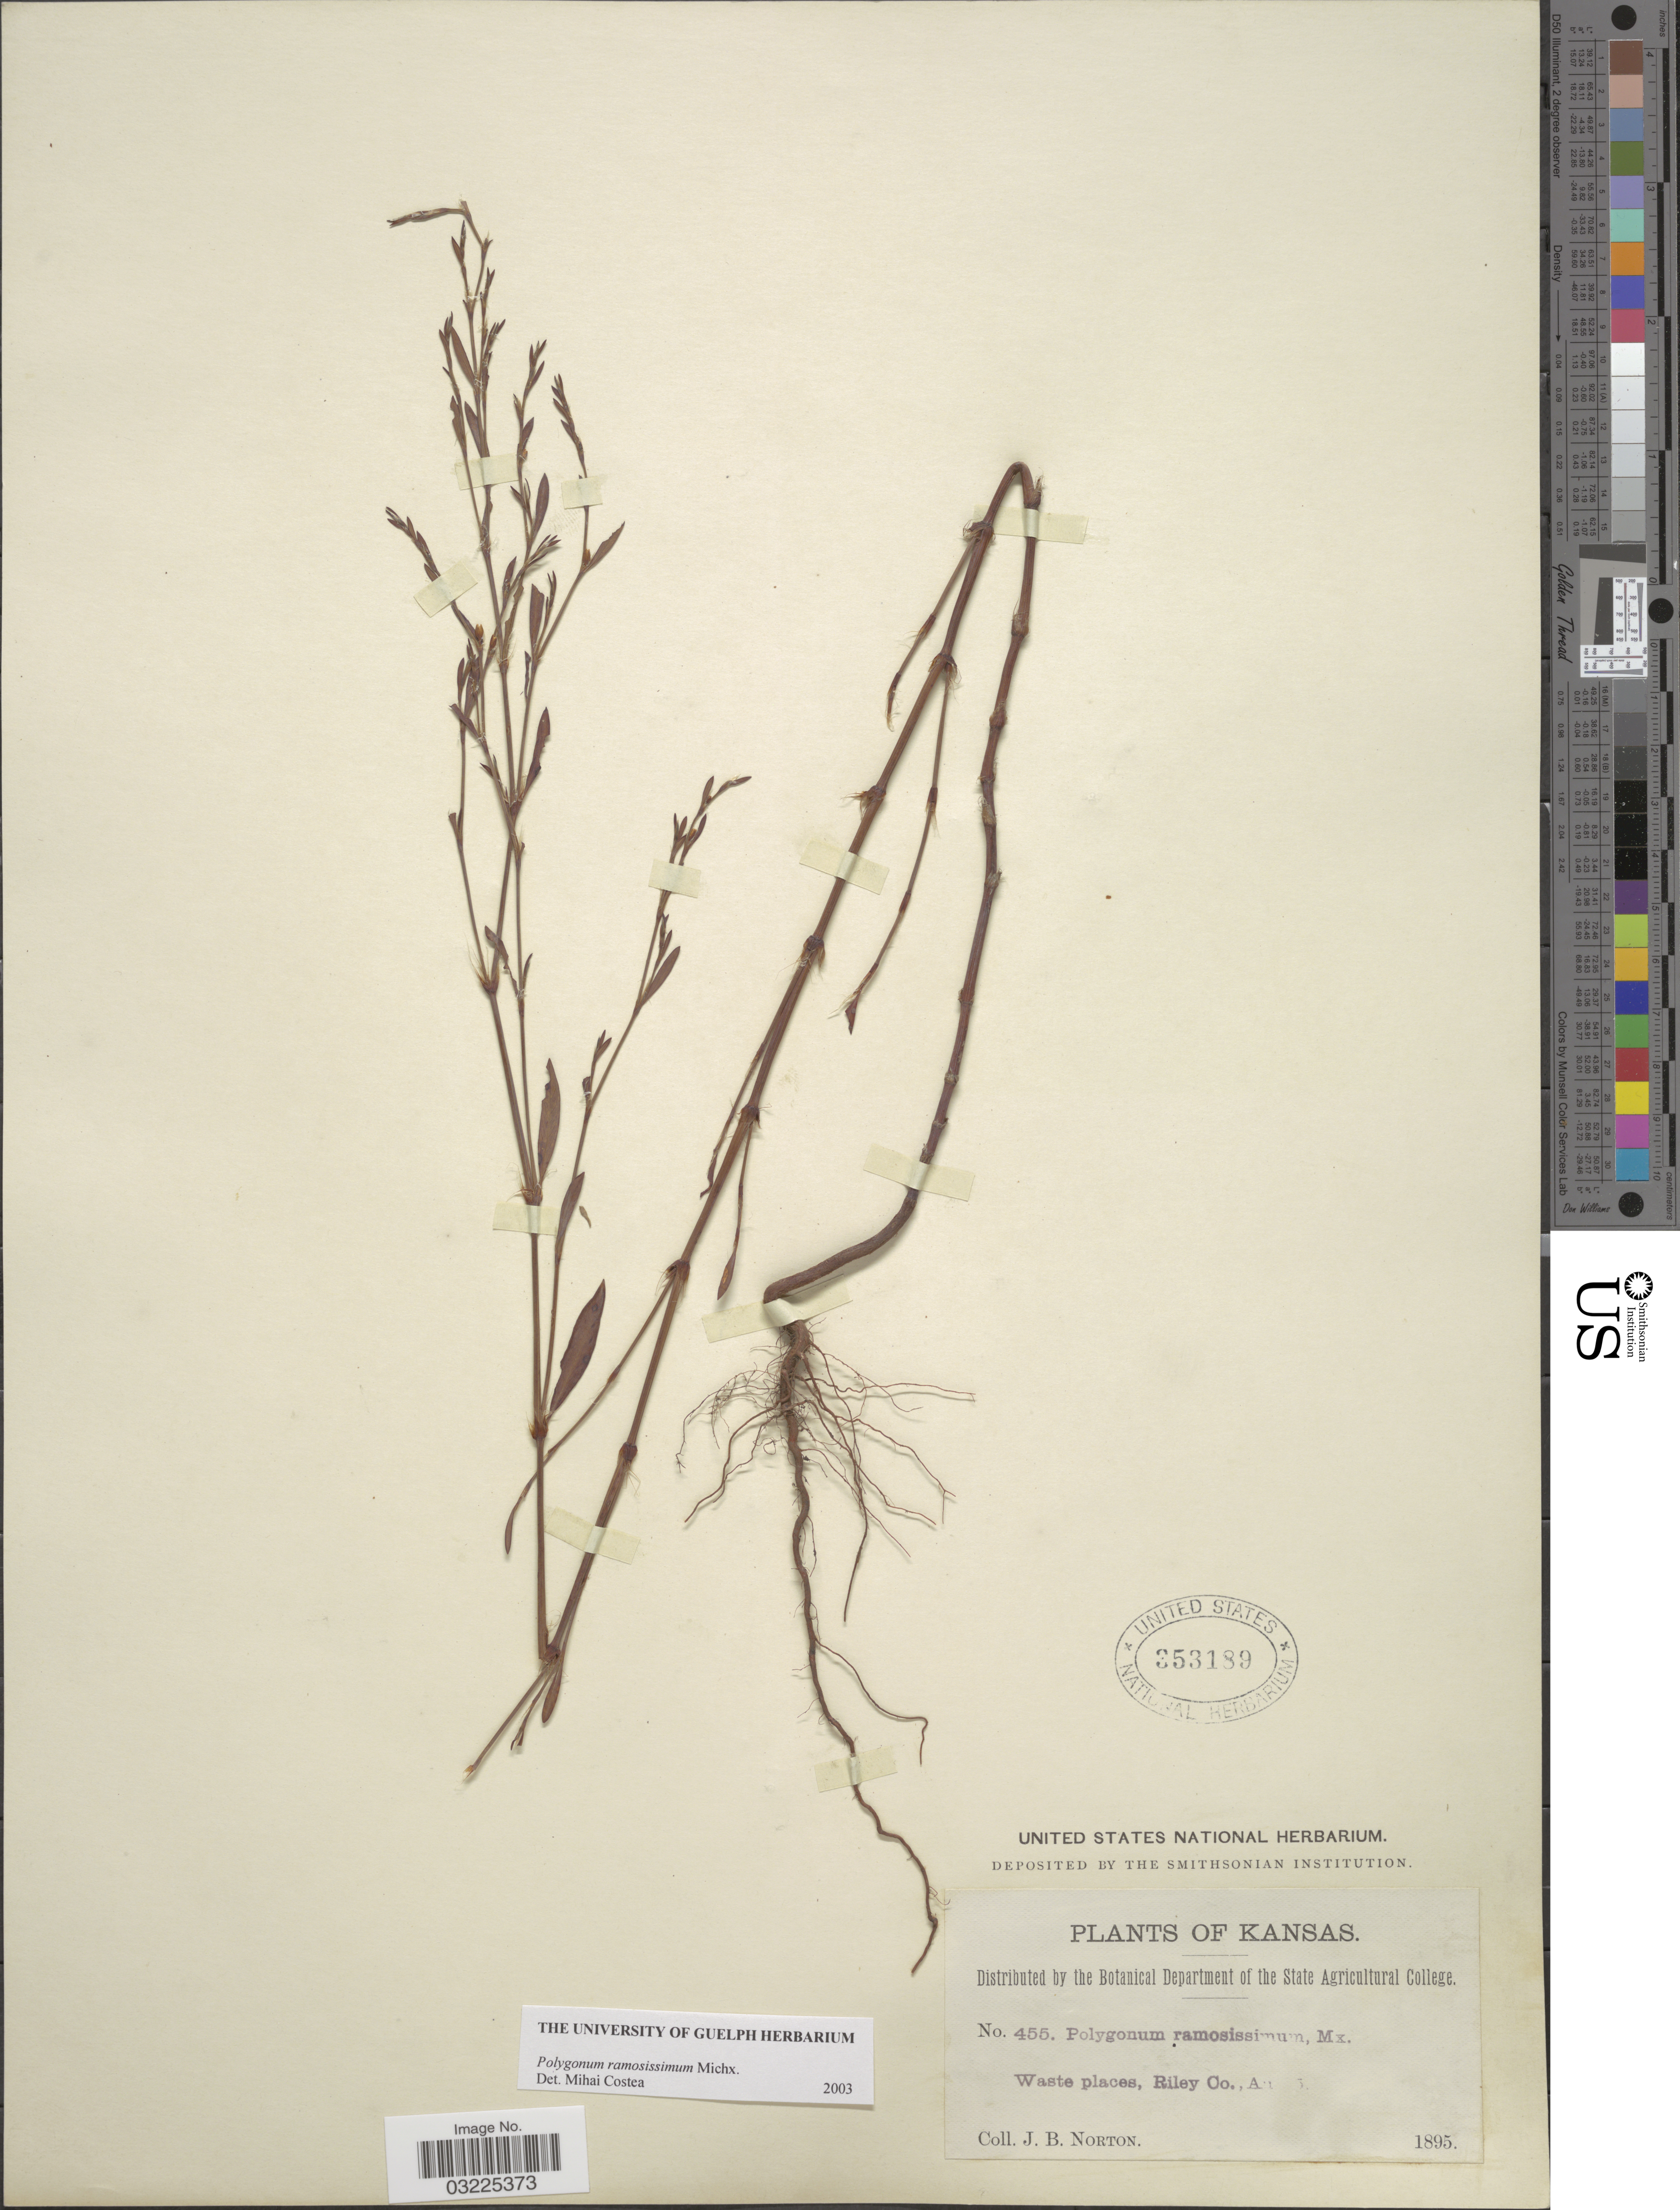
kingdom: Plantae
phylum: Tracheophyta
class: Magnoliopsida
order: Caryophyllales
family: Polygonaceae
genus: Polygonum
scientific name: Polygonum ramosissimum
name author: Michx.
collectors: J. B. Norton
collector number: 455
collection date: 1895-08-05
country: United States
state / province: Kansas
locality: Riley Co.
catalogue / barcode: US 353189